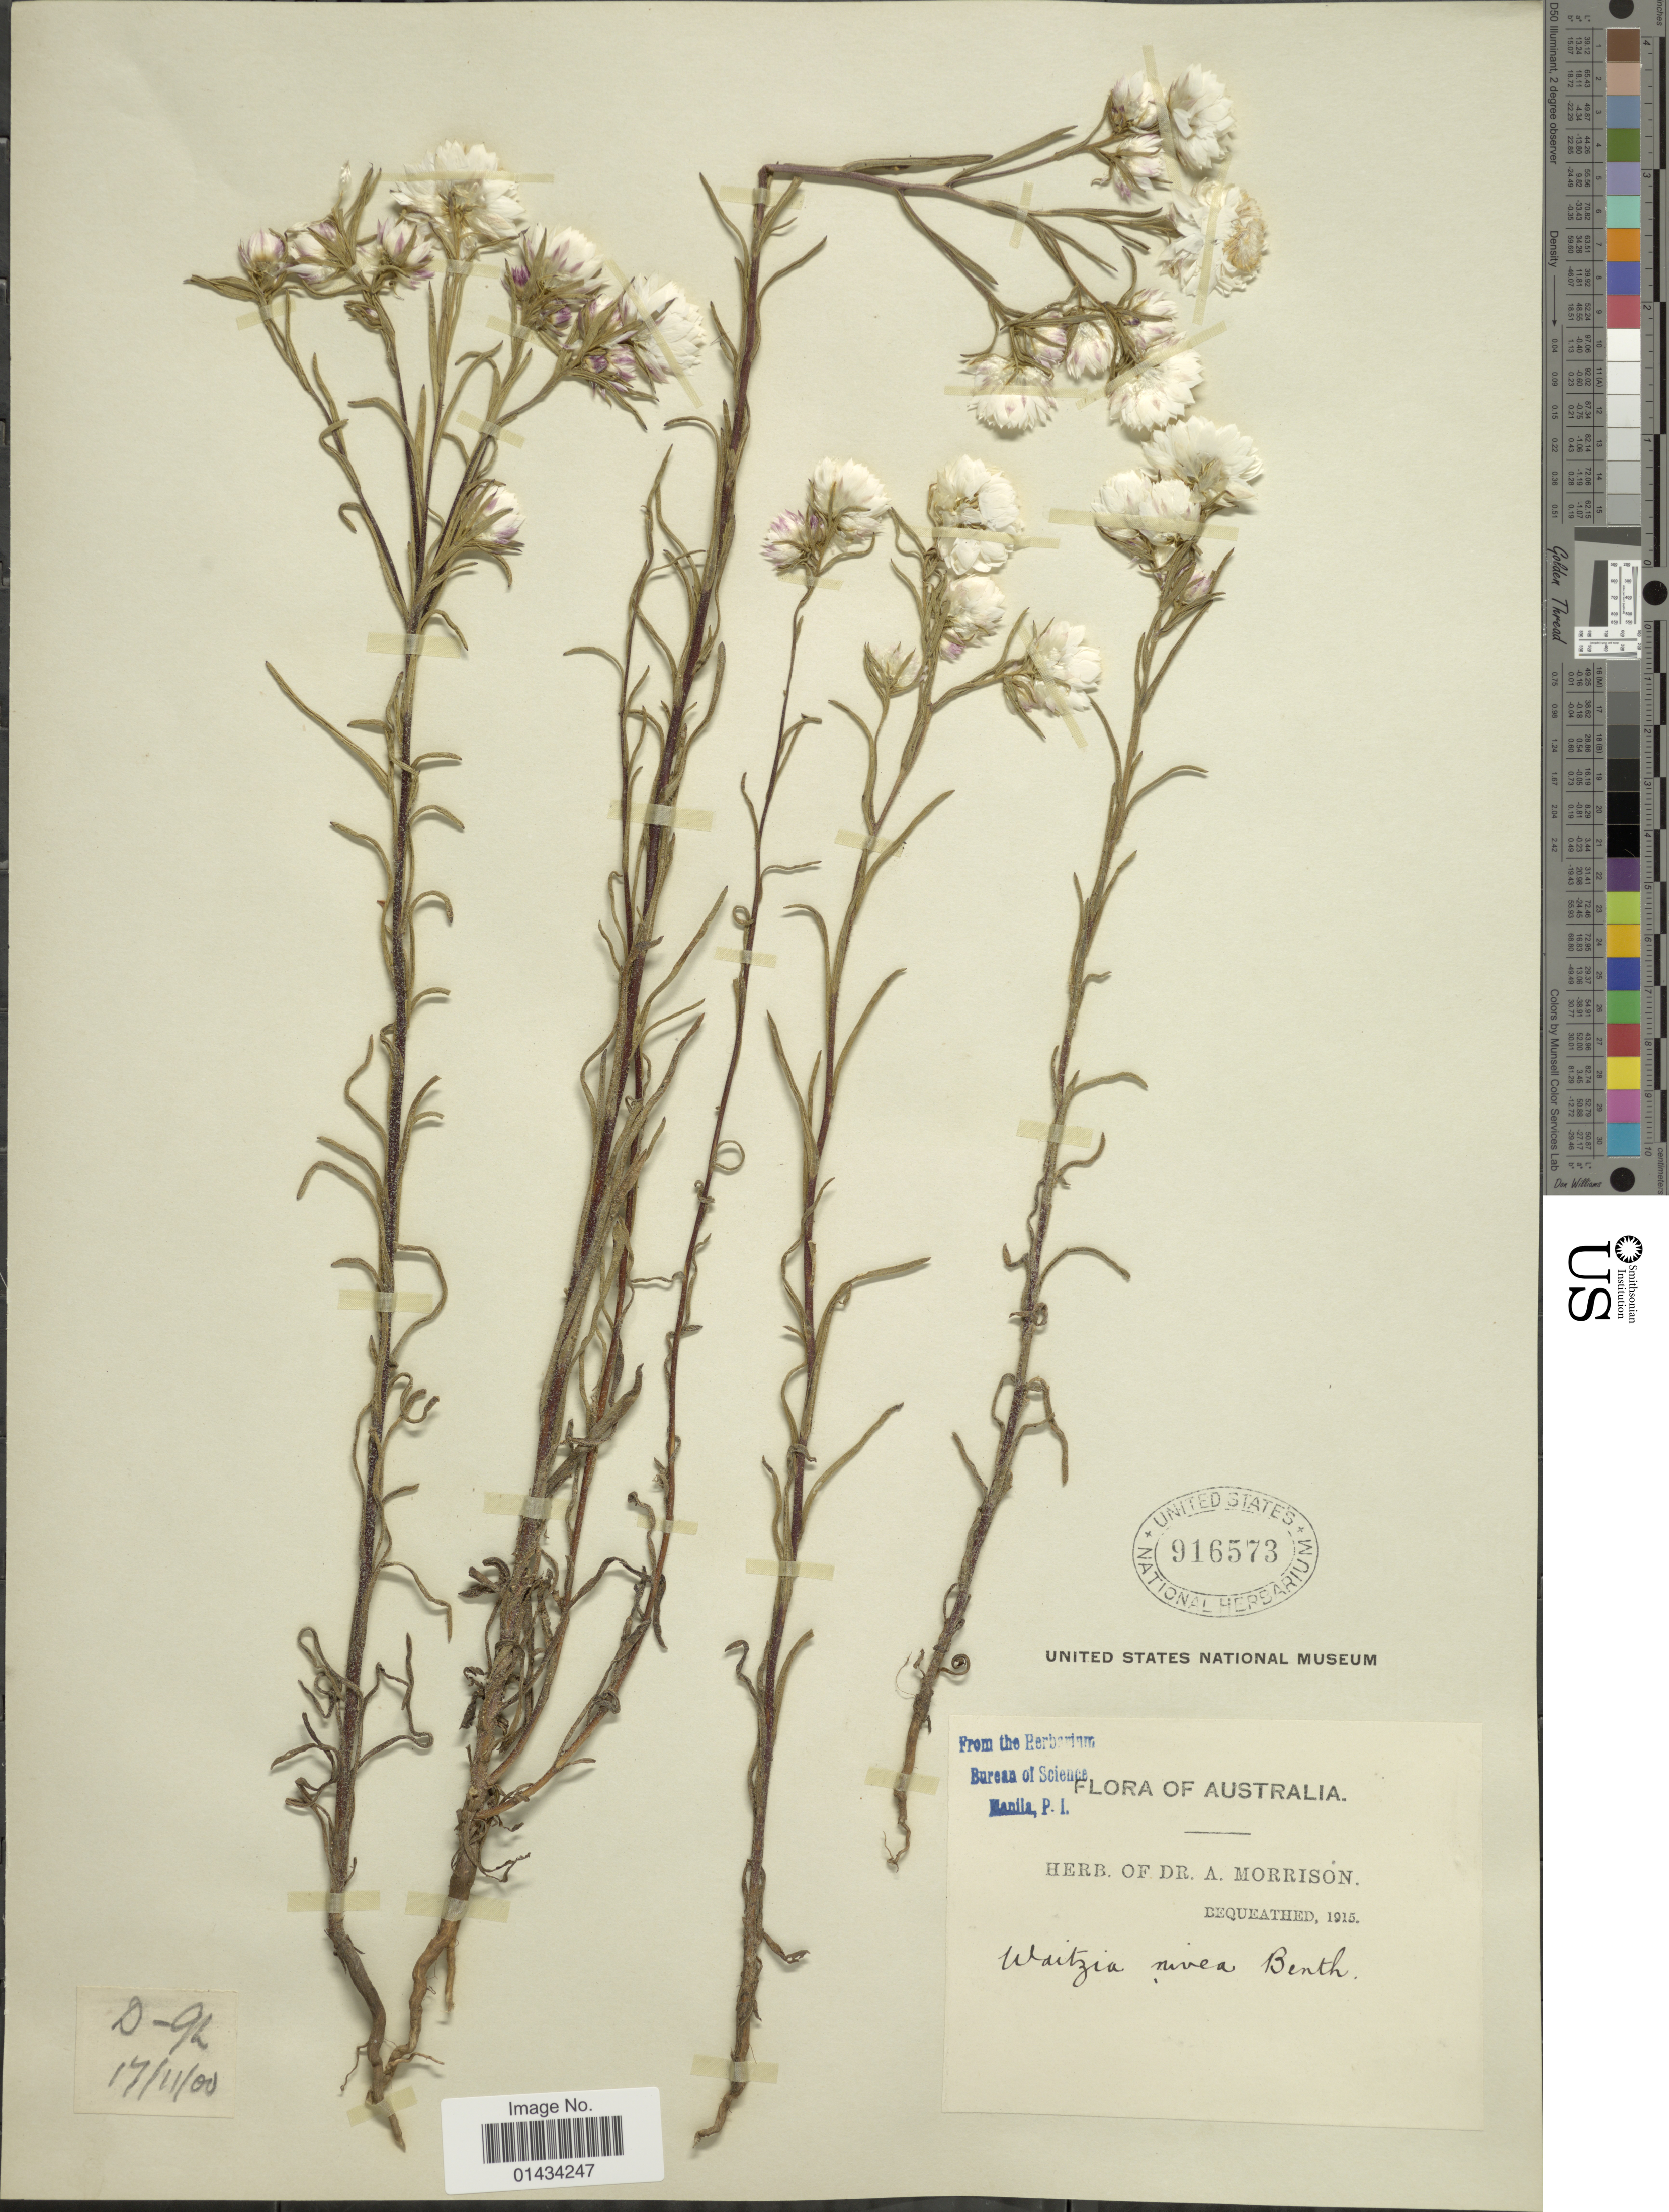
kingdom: Plantae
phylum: Tracheophyta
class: Magnoliopsida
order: Asterales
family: Asteraceae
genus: Waitzia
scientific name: Waitzia nivea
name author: Benth.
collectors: ex herb. Dr. A. Morrison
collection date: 1915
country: Australia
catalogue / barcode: US 916573